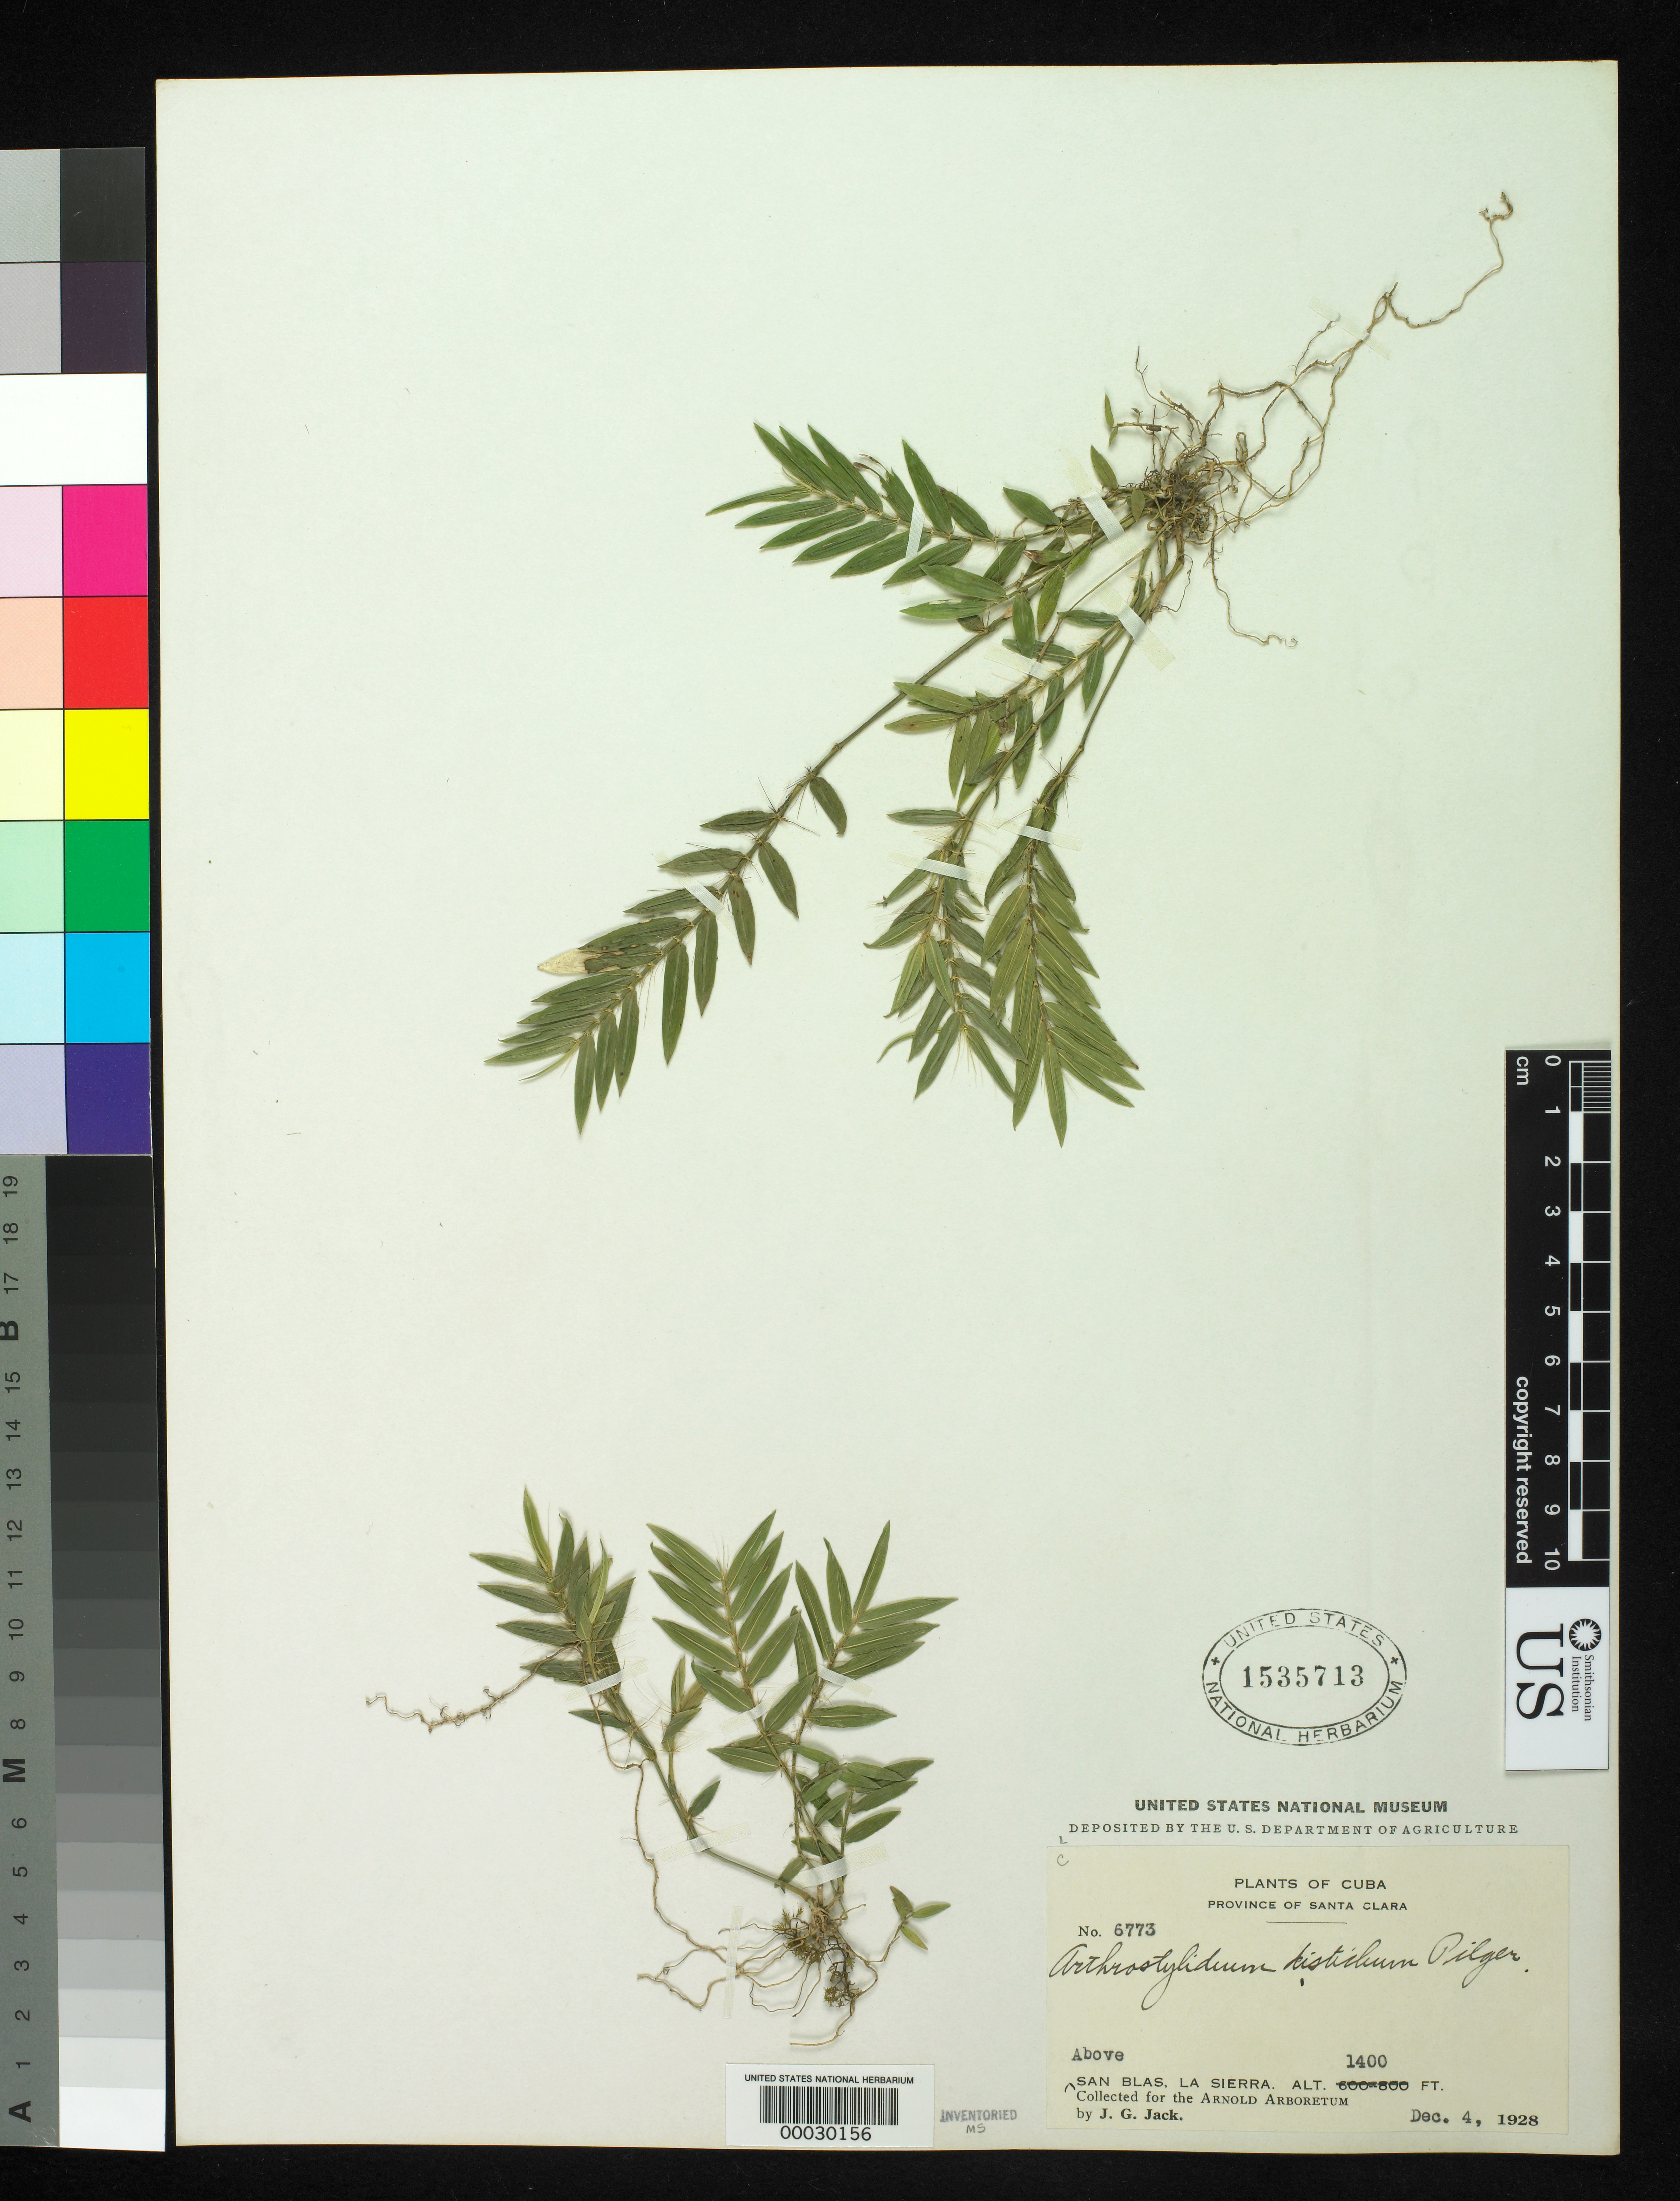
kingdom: Plantae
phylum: Tracheophyta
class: Liliopsida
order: Poales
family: Poaceae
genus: Arthrostylidium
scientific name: Arthrostylidium distichum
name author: Pilg. in Urb.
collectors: J. G. Jack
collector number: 6773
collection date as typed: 04 Dec 1928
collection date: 1928-12-04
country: Haiti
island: Hispaniola Island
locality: San blas, la sierra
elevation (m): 427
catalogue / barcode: US 1535713